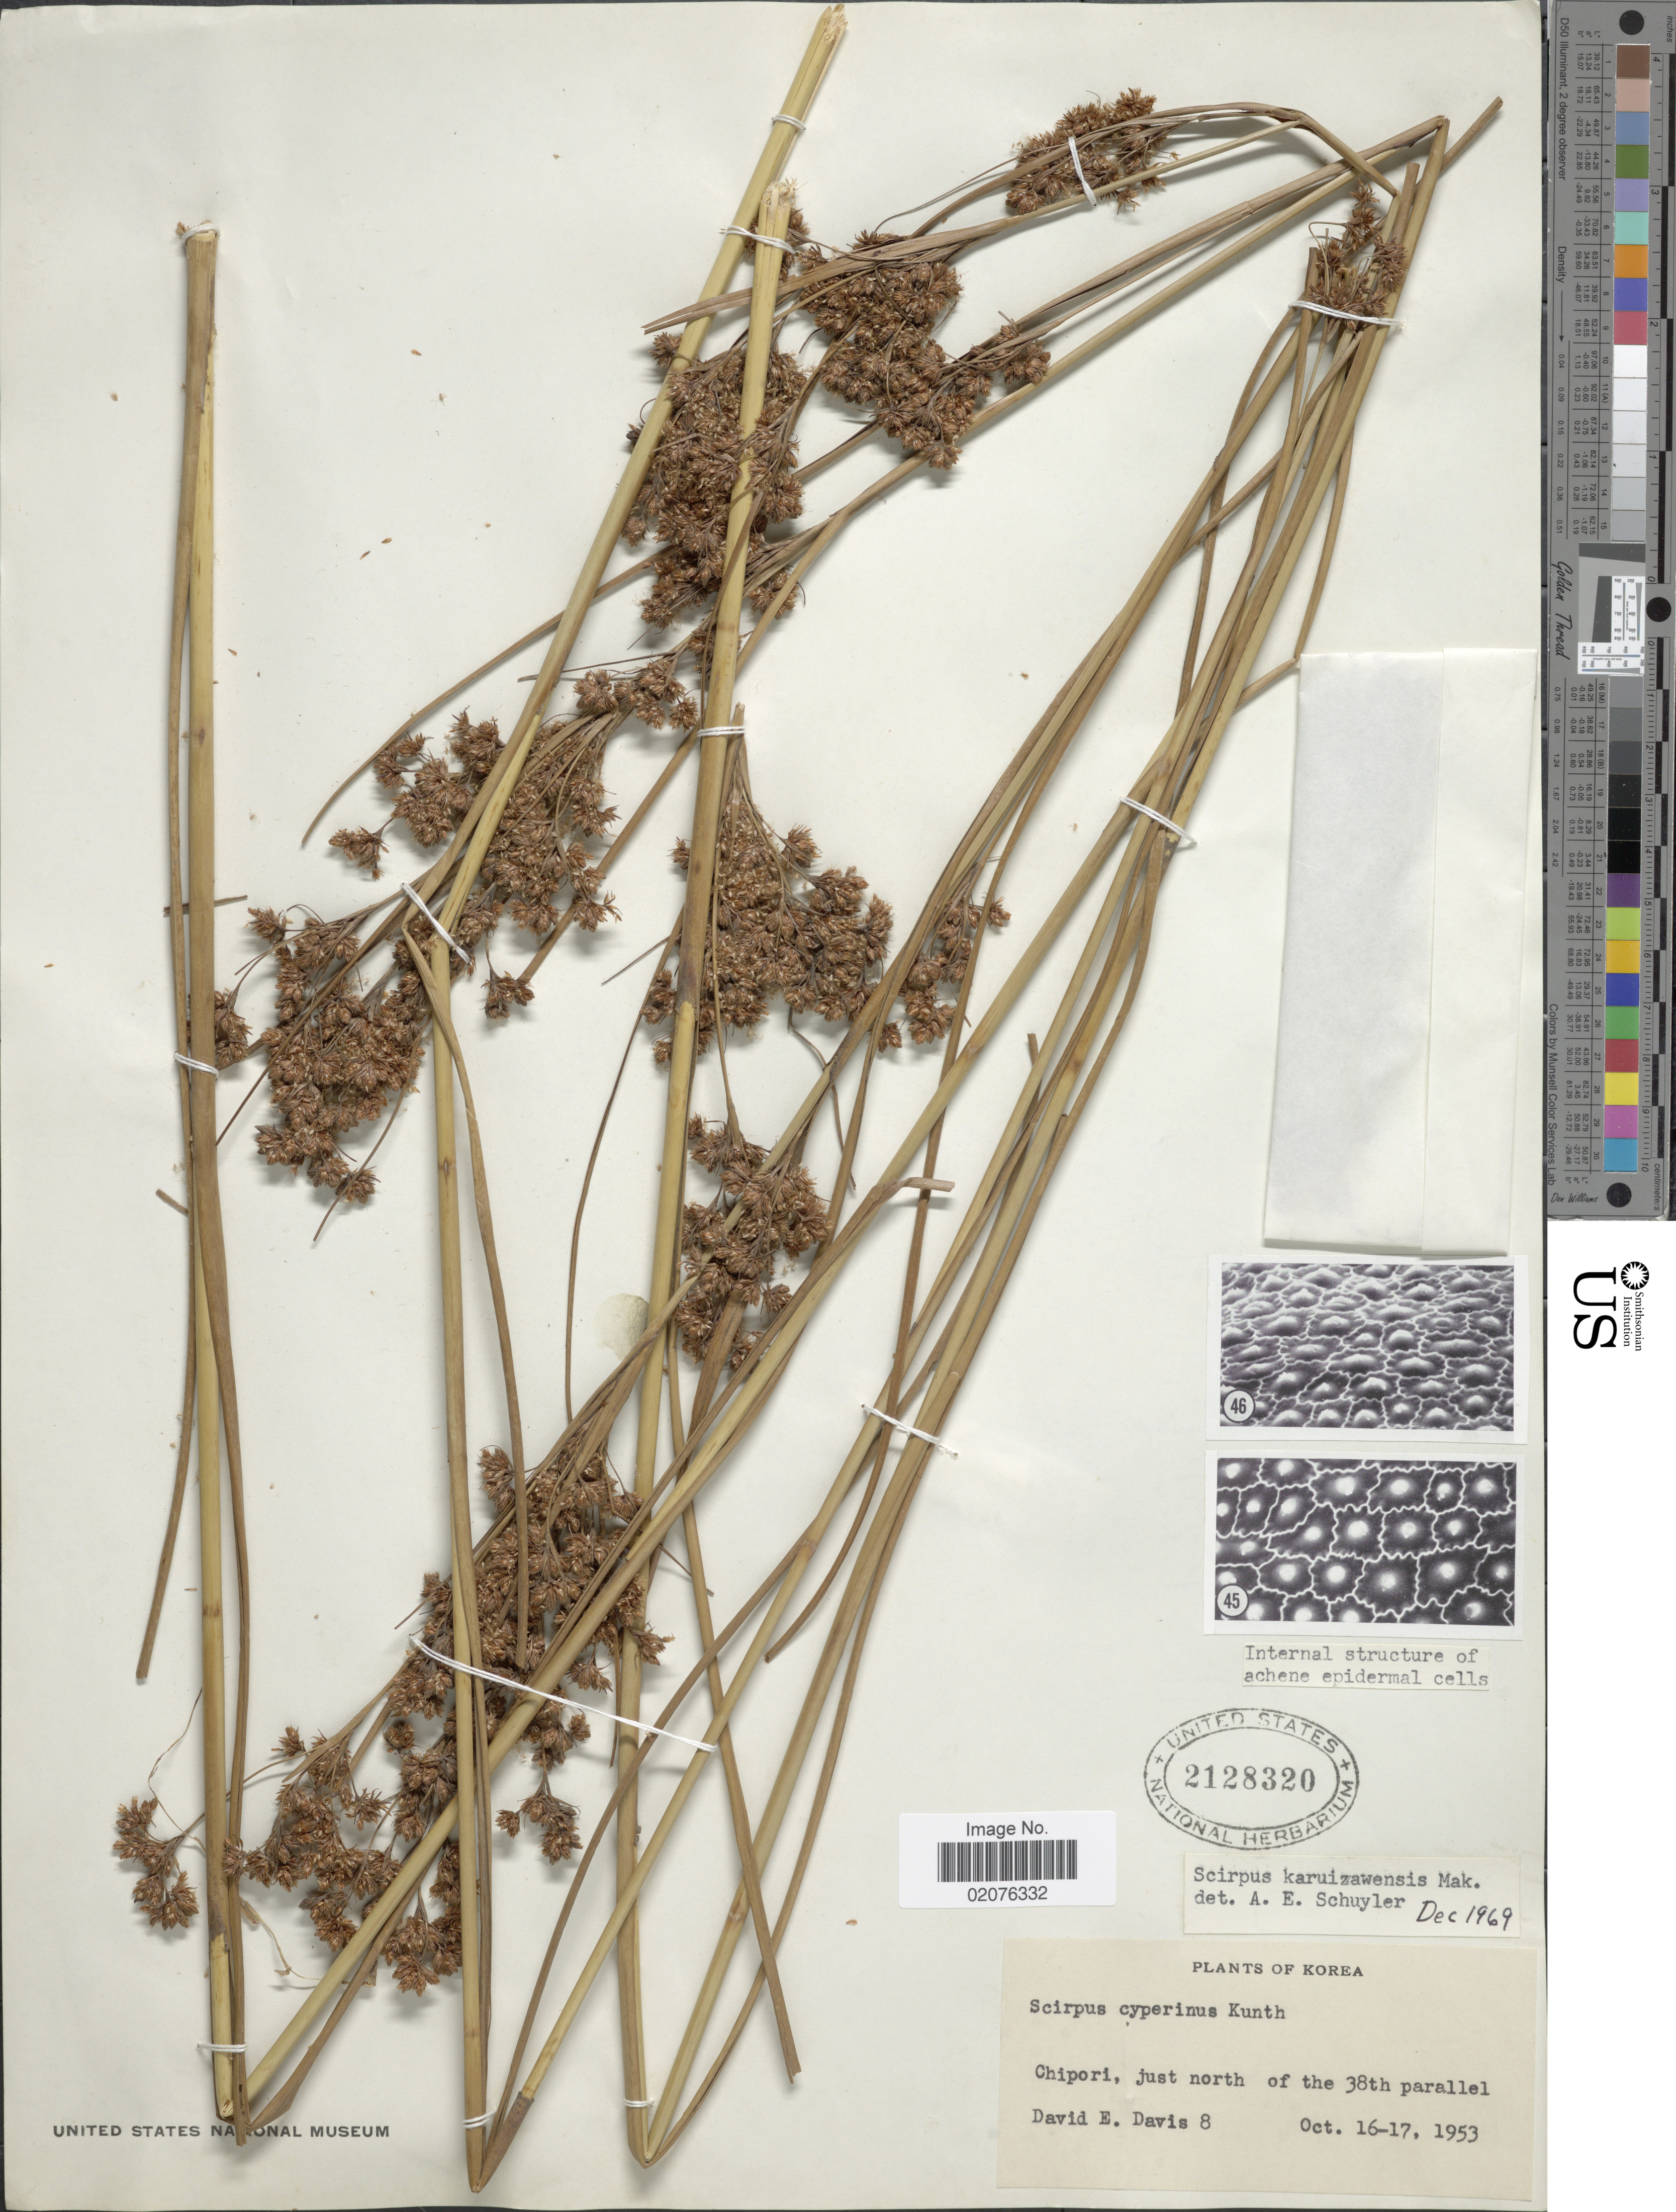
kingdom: Plantae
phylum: Tracheophyta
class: Liliopsida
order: Poales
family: Cyperaceae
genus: Scirpus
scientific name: Scirpus karuisawensis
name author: Makino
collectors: D. Davis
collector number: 8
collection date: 1953-10-16/1953-10-17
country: North Korea / South Korea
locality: Chipori, just north of the 38th parallel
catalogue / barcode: US 2128320